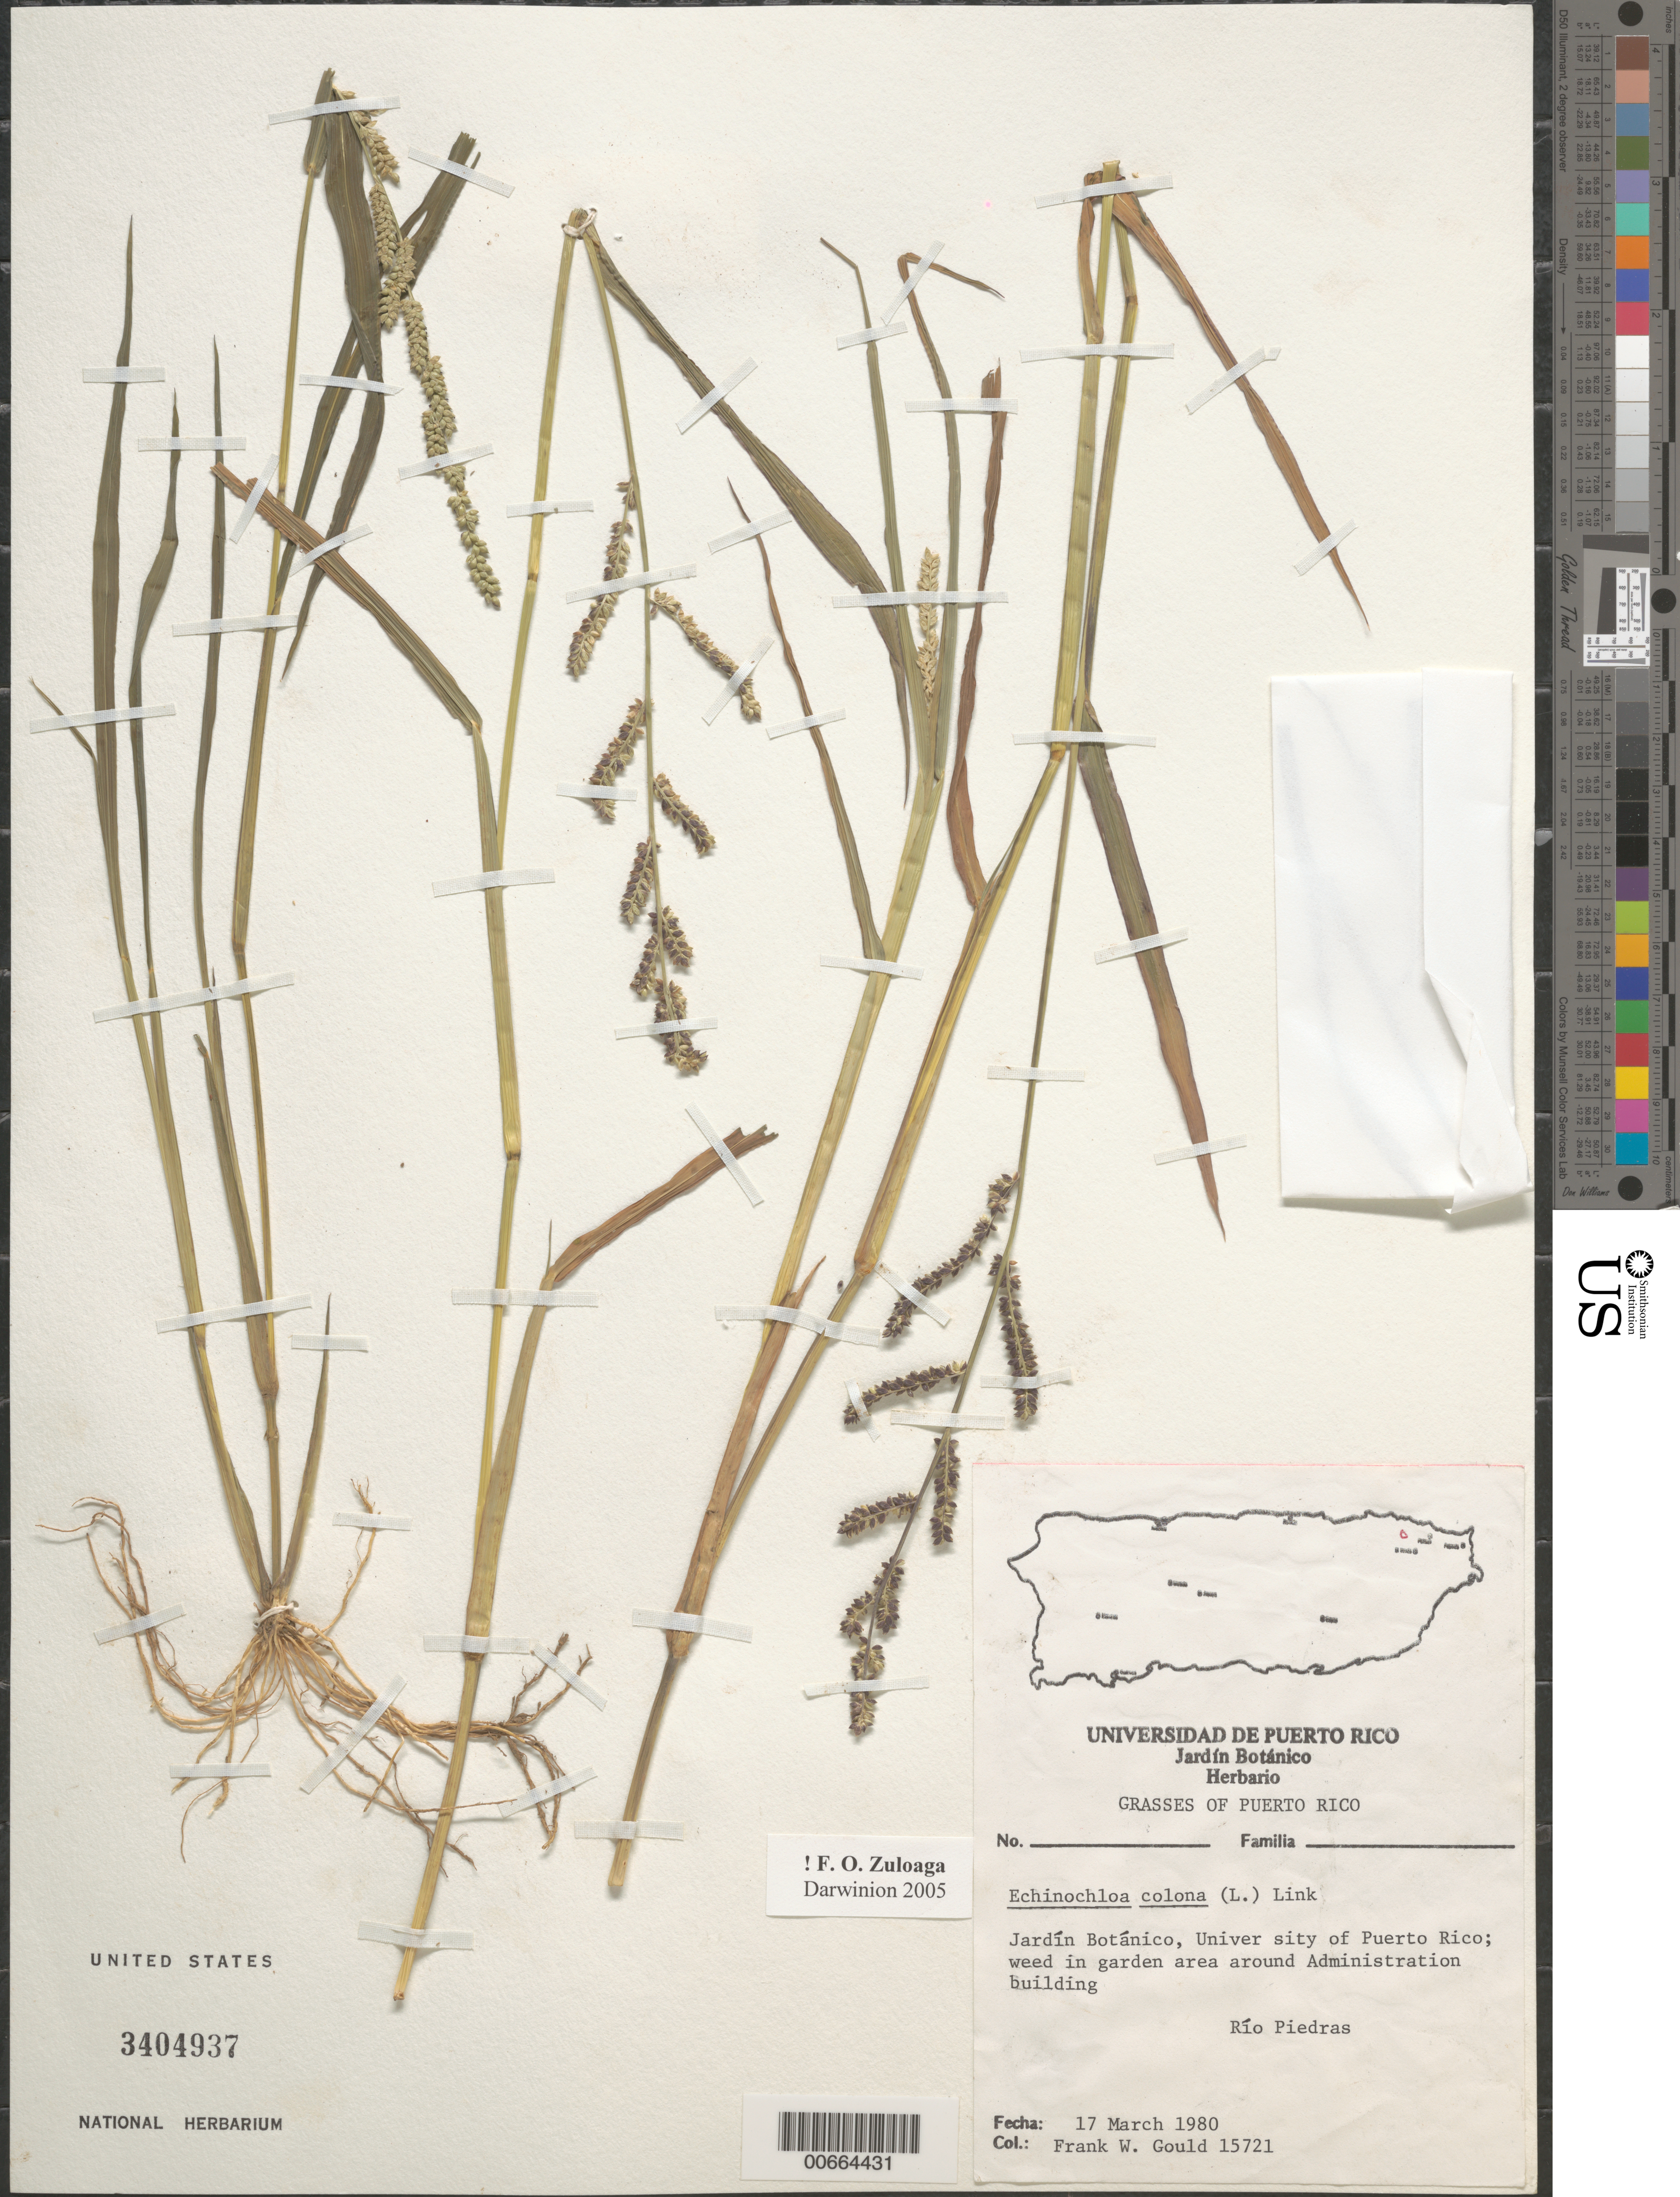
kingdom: Plantae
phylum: Tracheophyta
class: Liliopsida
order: Poales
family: Poaceae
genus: Echinochloa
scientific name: Echinochloa colona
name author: (L.) Link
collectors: F. W. Gould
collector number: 15721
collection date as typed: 17 Mar 1980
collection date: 1980-03-17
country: Puerto Rico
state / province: San Juan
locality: Jardín Botánico, Univ. of P.R.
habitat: In garden area around Administration building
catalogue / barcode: US 3404937